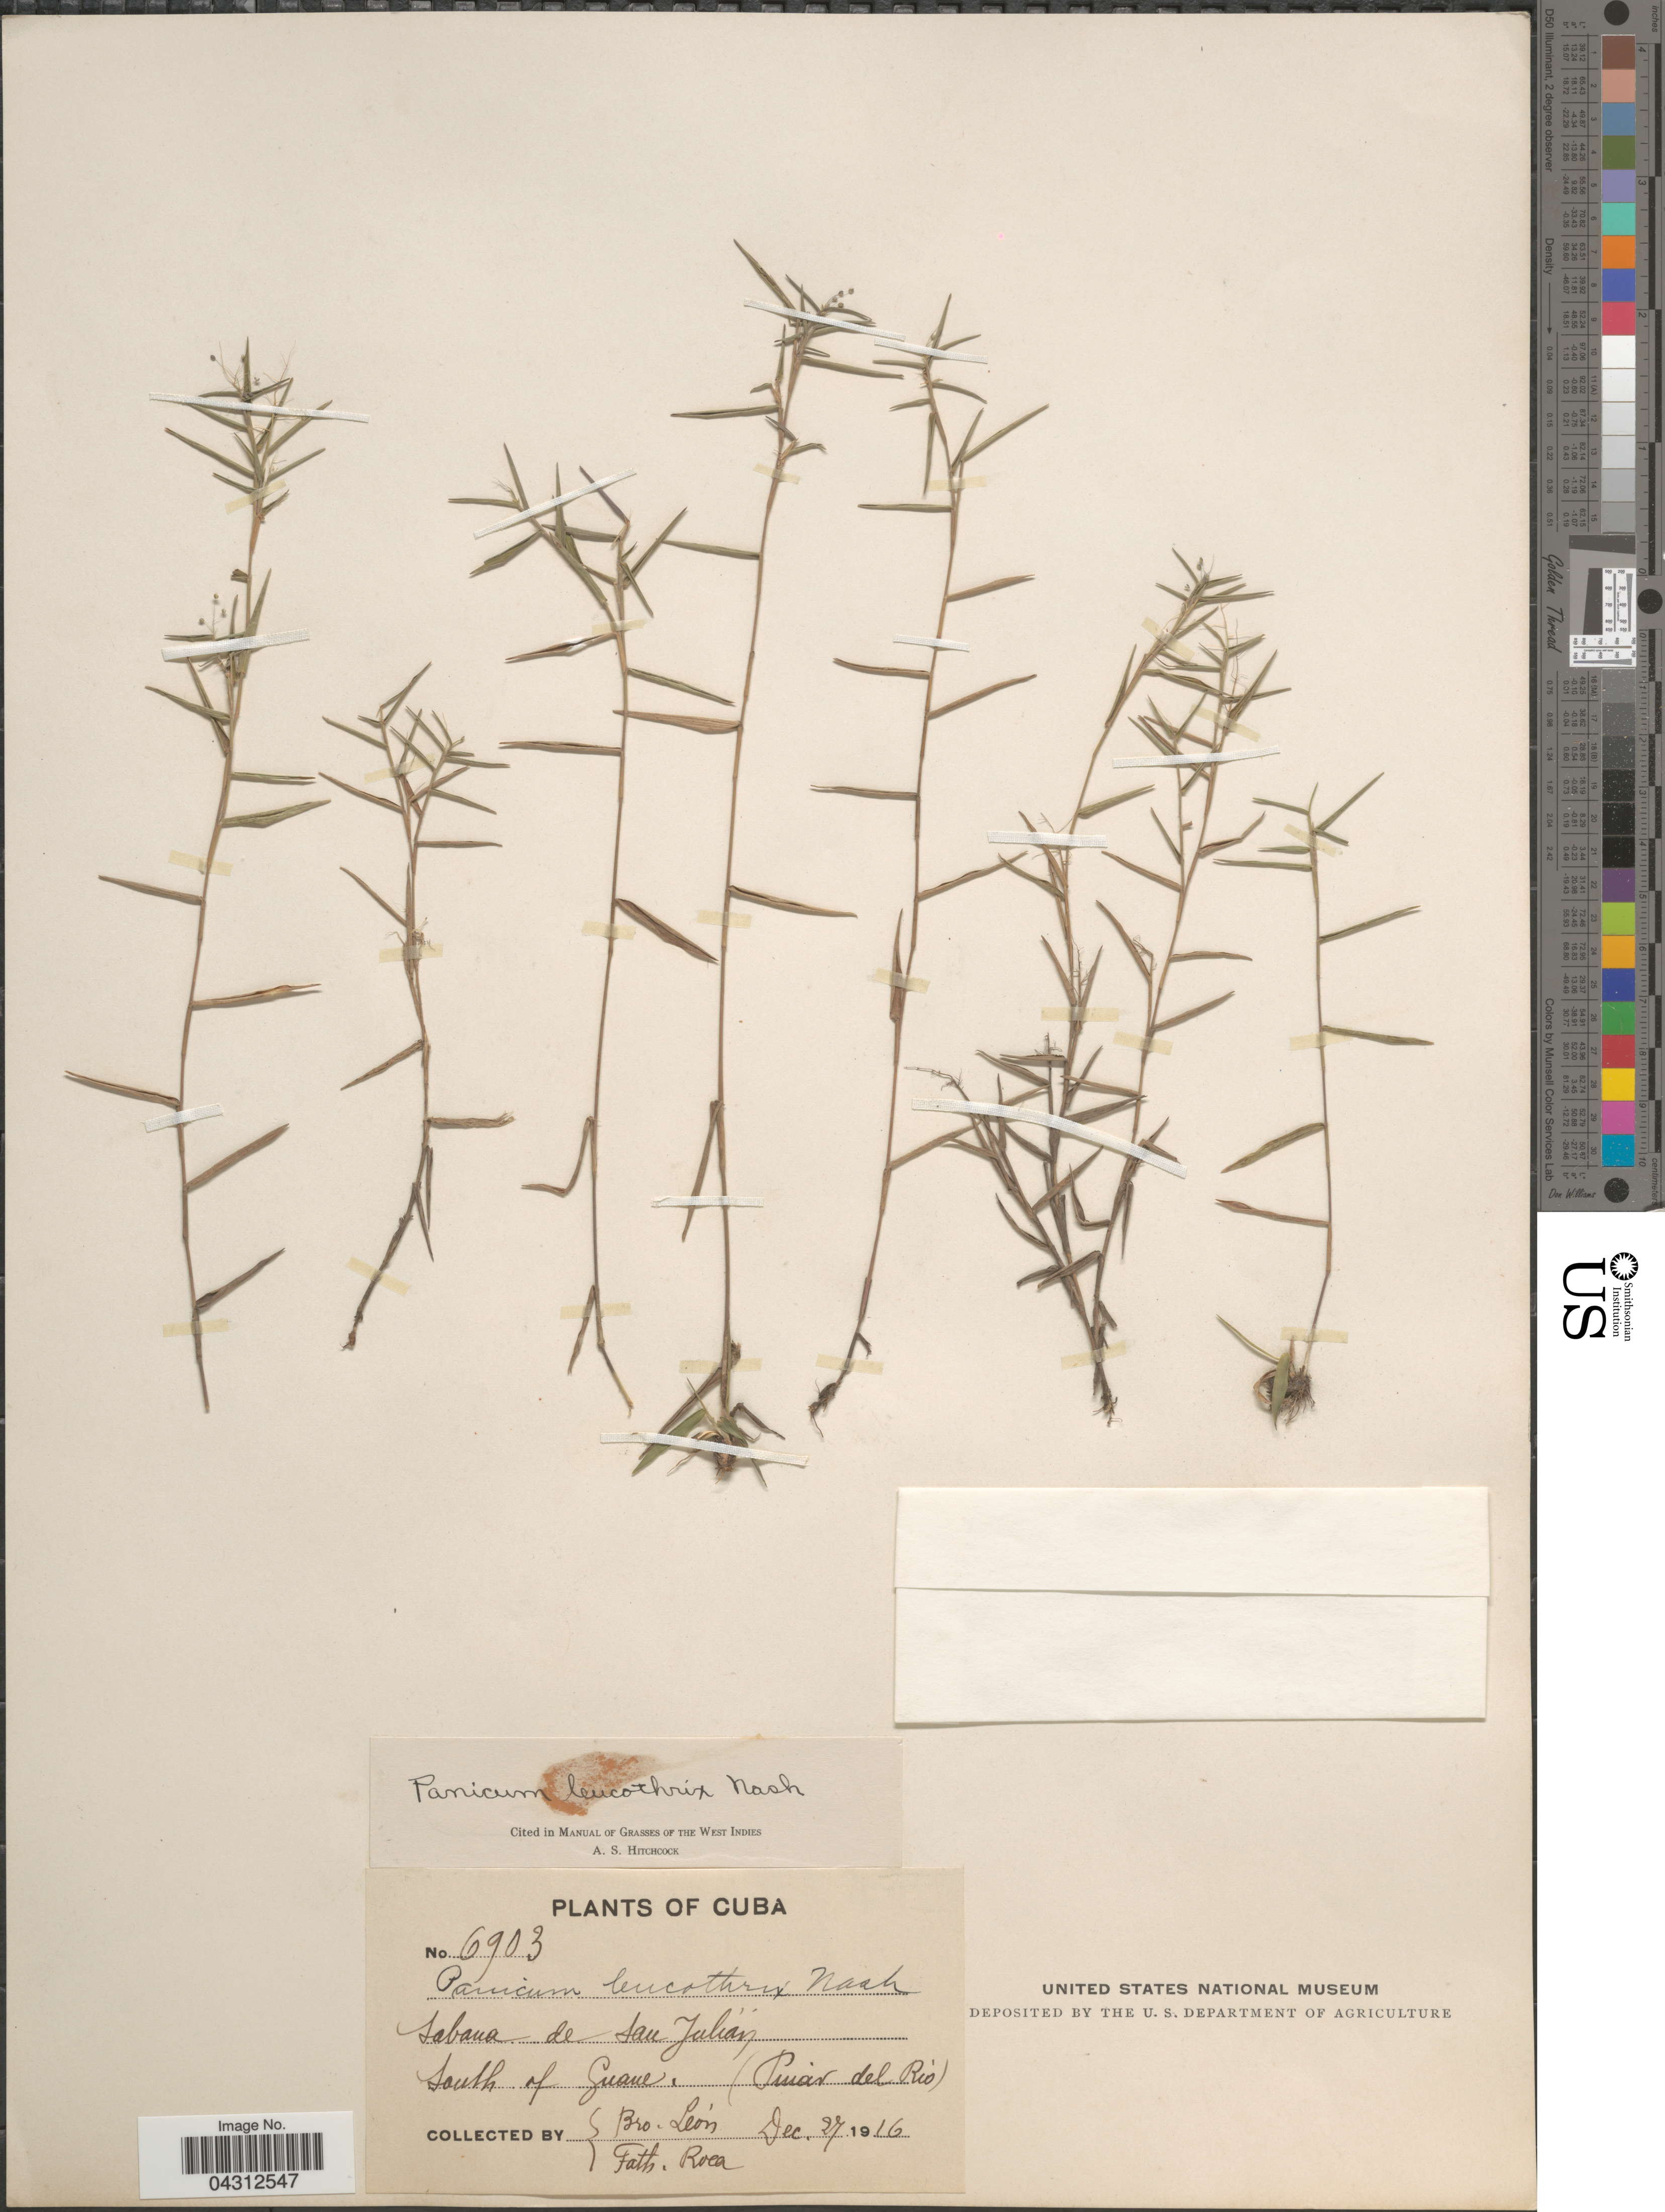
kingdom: Plantae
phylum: Tracheophyta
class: Liliopsida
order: Poales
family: Poaceae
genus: Dichanthelium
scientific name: Dichanthelium acuminatum var. longiligulatum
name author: (Nash) Gould & C.A. Clark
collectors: Bro. León & M. Roca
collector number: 6903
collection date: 1916-12-27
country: Cuba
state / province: Pinar del Río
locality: Sabana de San Juliàn. South of Guane.